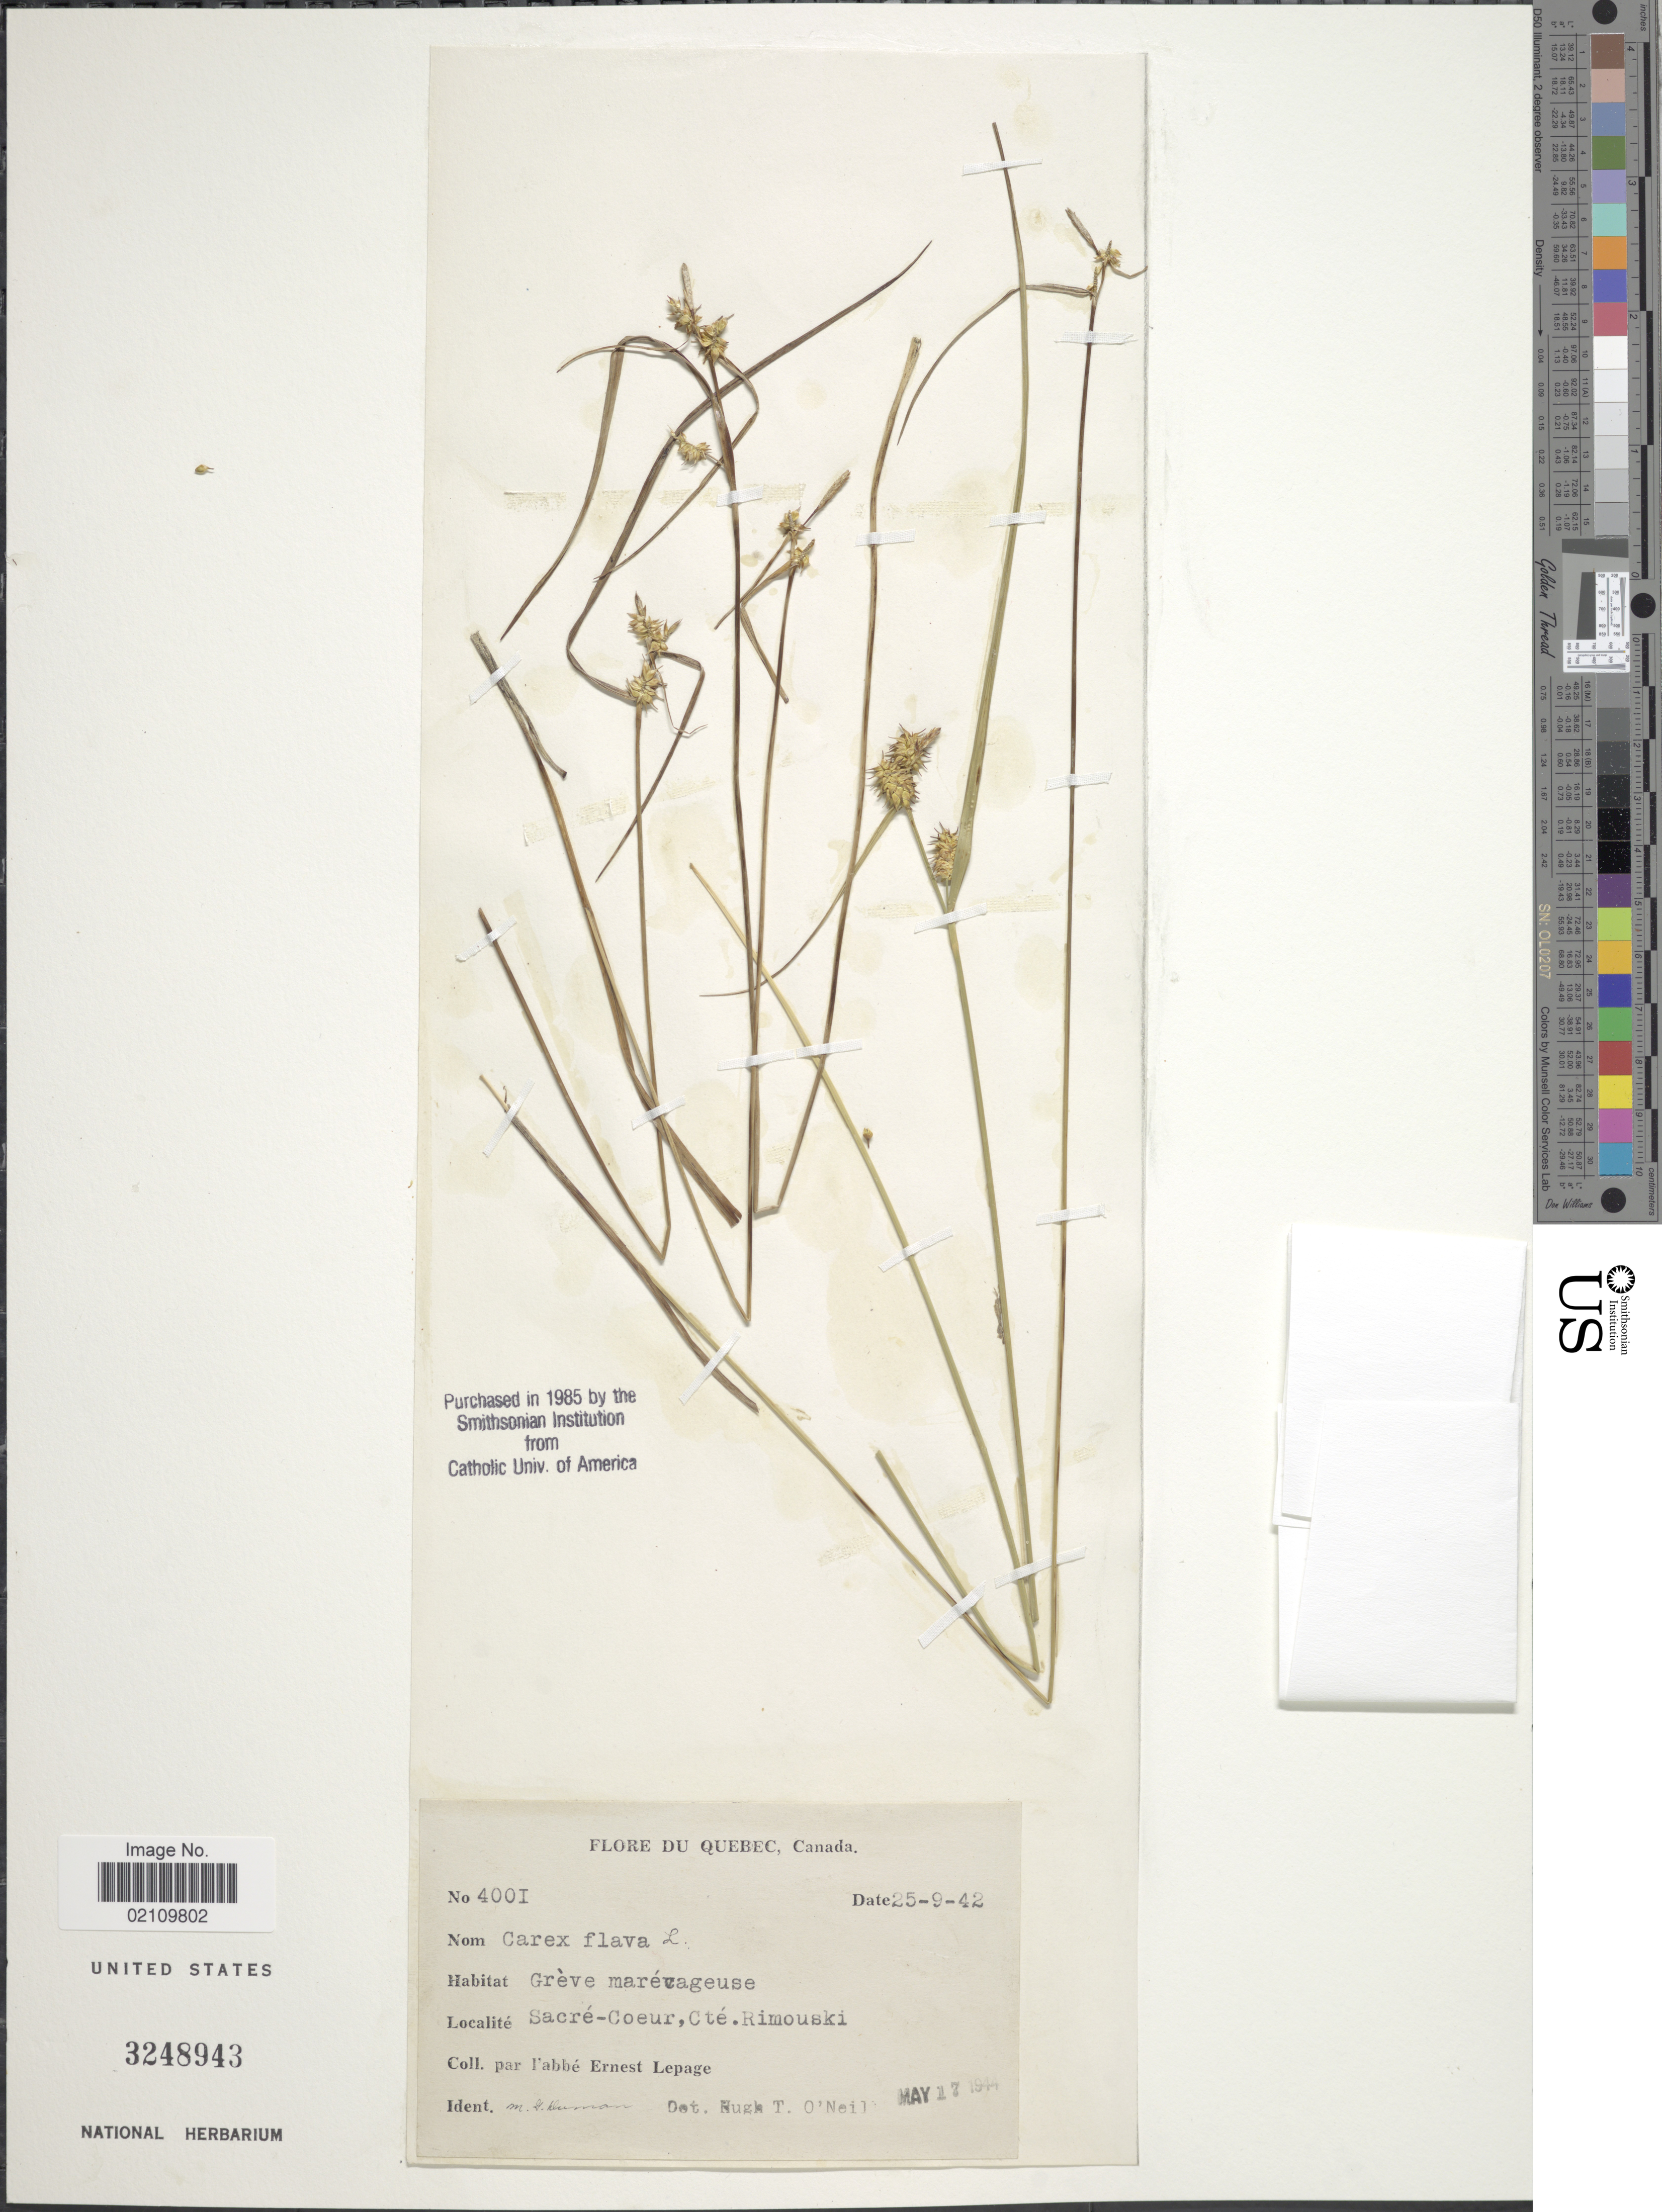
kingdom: Plantae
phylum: Tracheophyta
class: Liliopsida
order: Poales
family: Cyperaceae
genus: Carex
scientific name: Carex flava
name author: L.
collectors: E. Lepage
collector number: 4001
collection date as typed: Transcribed d/m/y: 25/9/42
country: Canada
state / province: Quebec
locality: Sacré-Coeur, Cté. Rimouski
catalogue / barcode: US 3248943